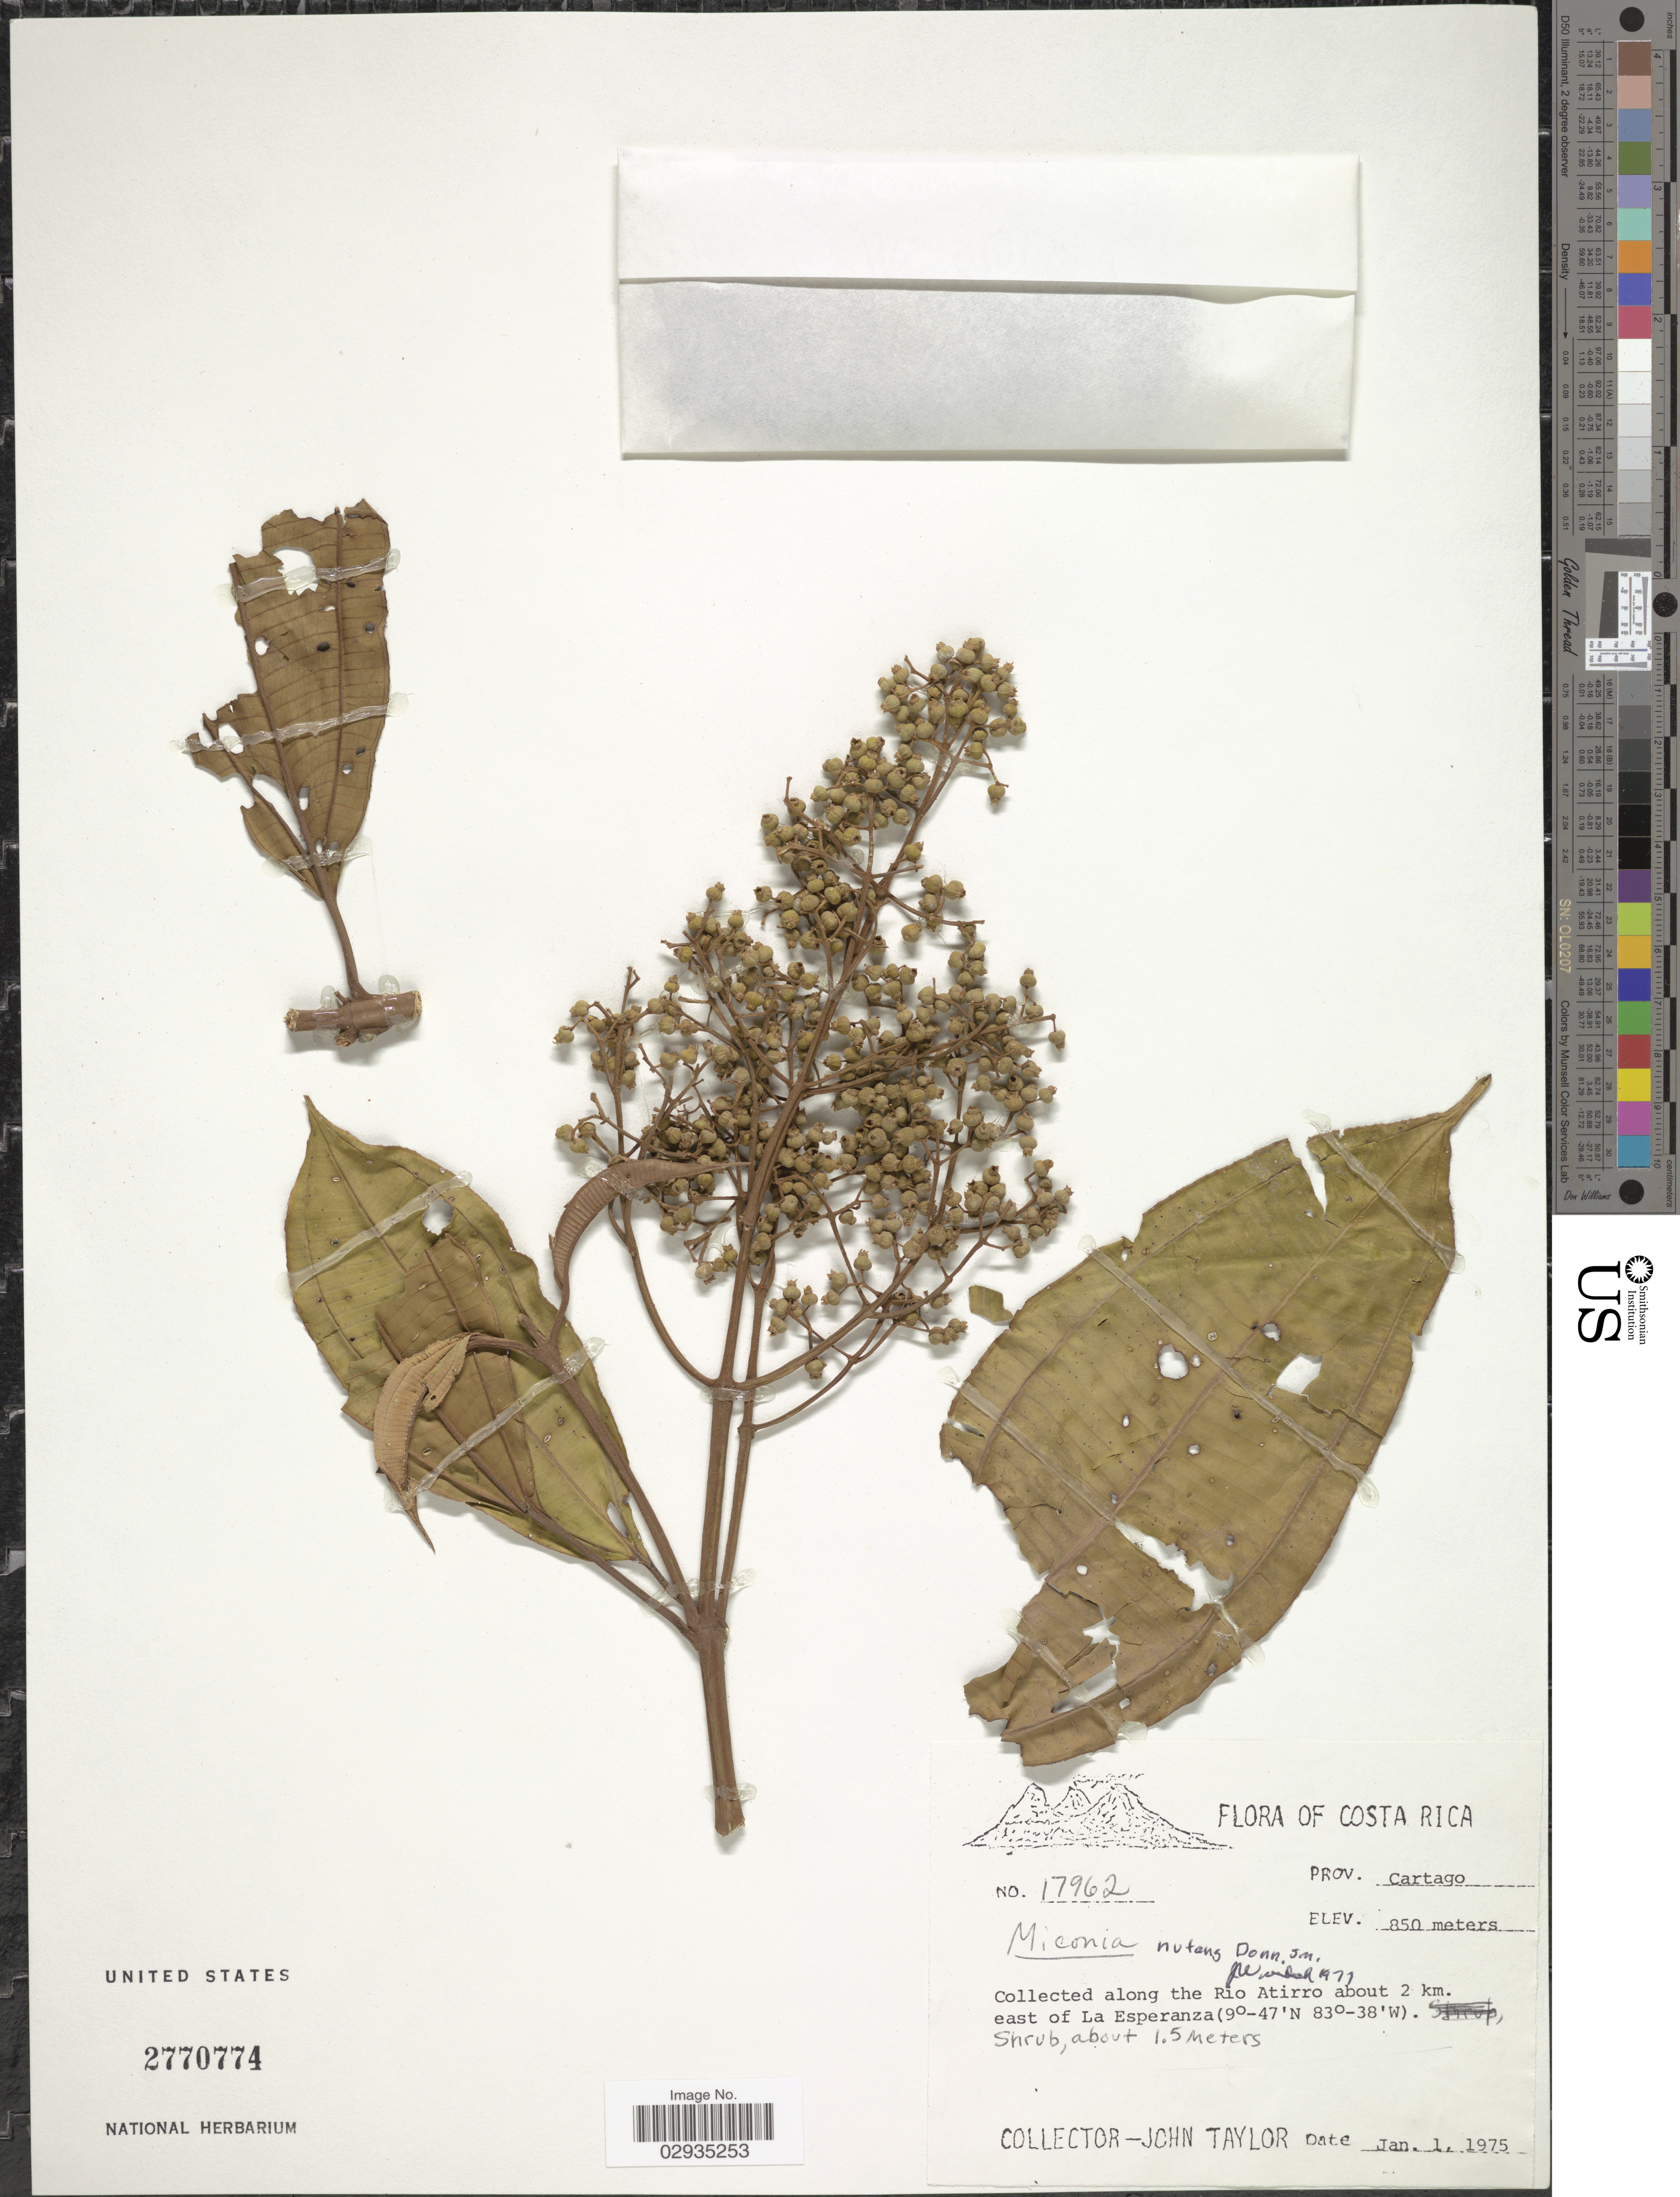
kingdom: Plantae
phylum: Tracheophyta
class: Magnoliopsida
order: Myrtales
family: Melastomataceae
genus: Miconia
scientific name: Miconia nutans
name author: Donn. Sm.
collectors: J. Taylor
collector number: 17962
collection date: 1975-01-01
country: Costa Rica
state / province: Cartago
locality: Along the Rio Atirro about 2 km. east of La Esperanza.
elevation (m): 850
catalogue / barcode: US 2770774